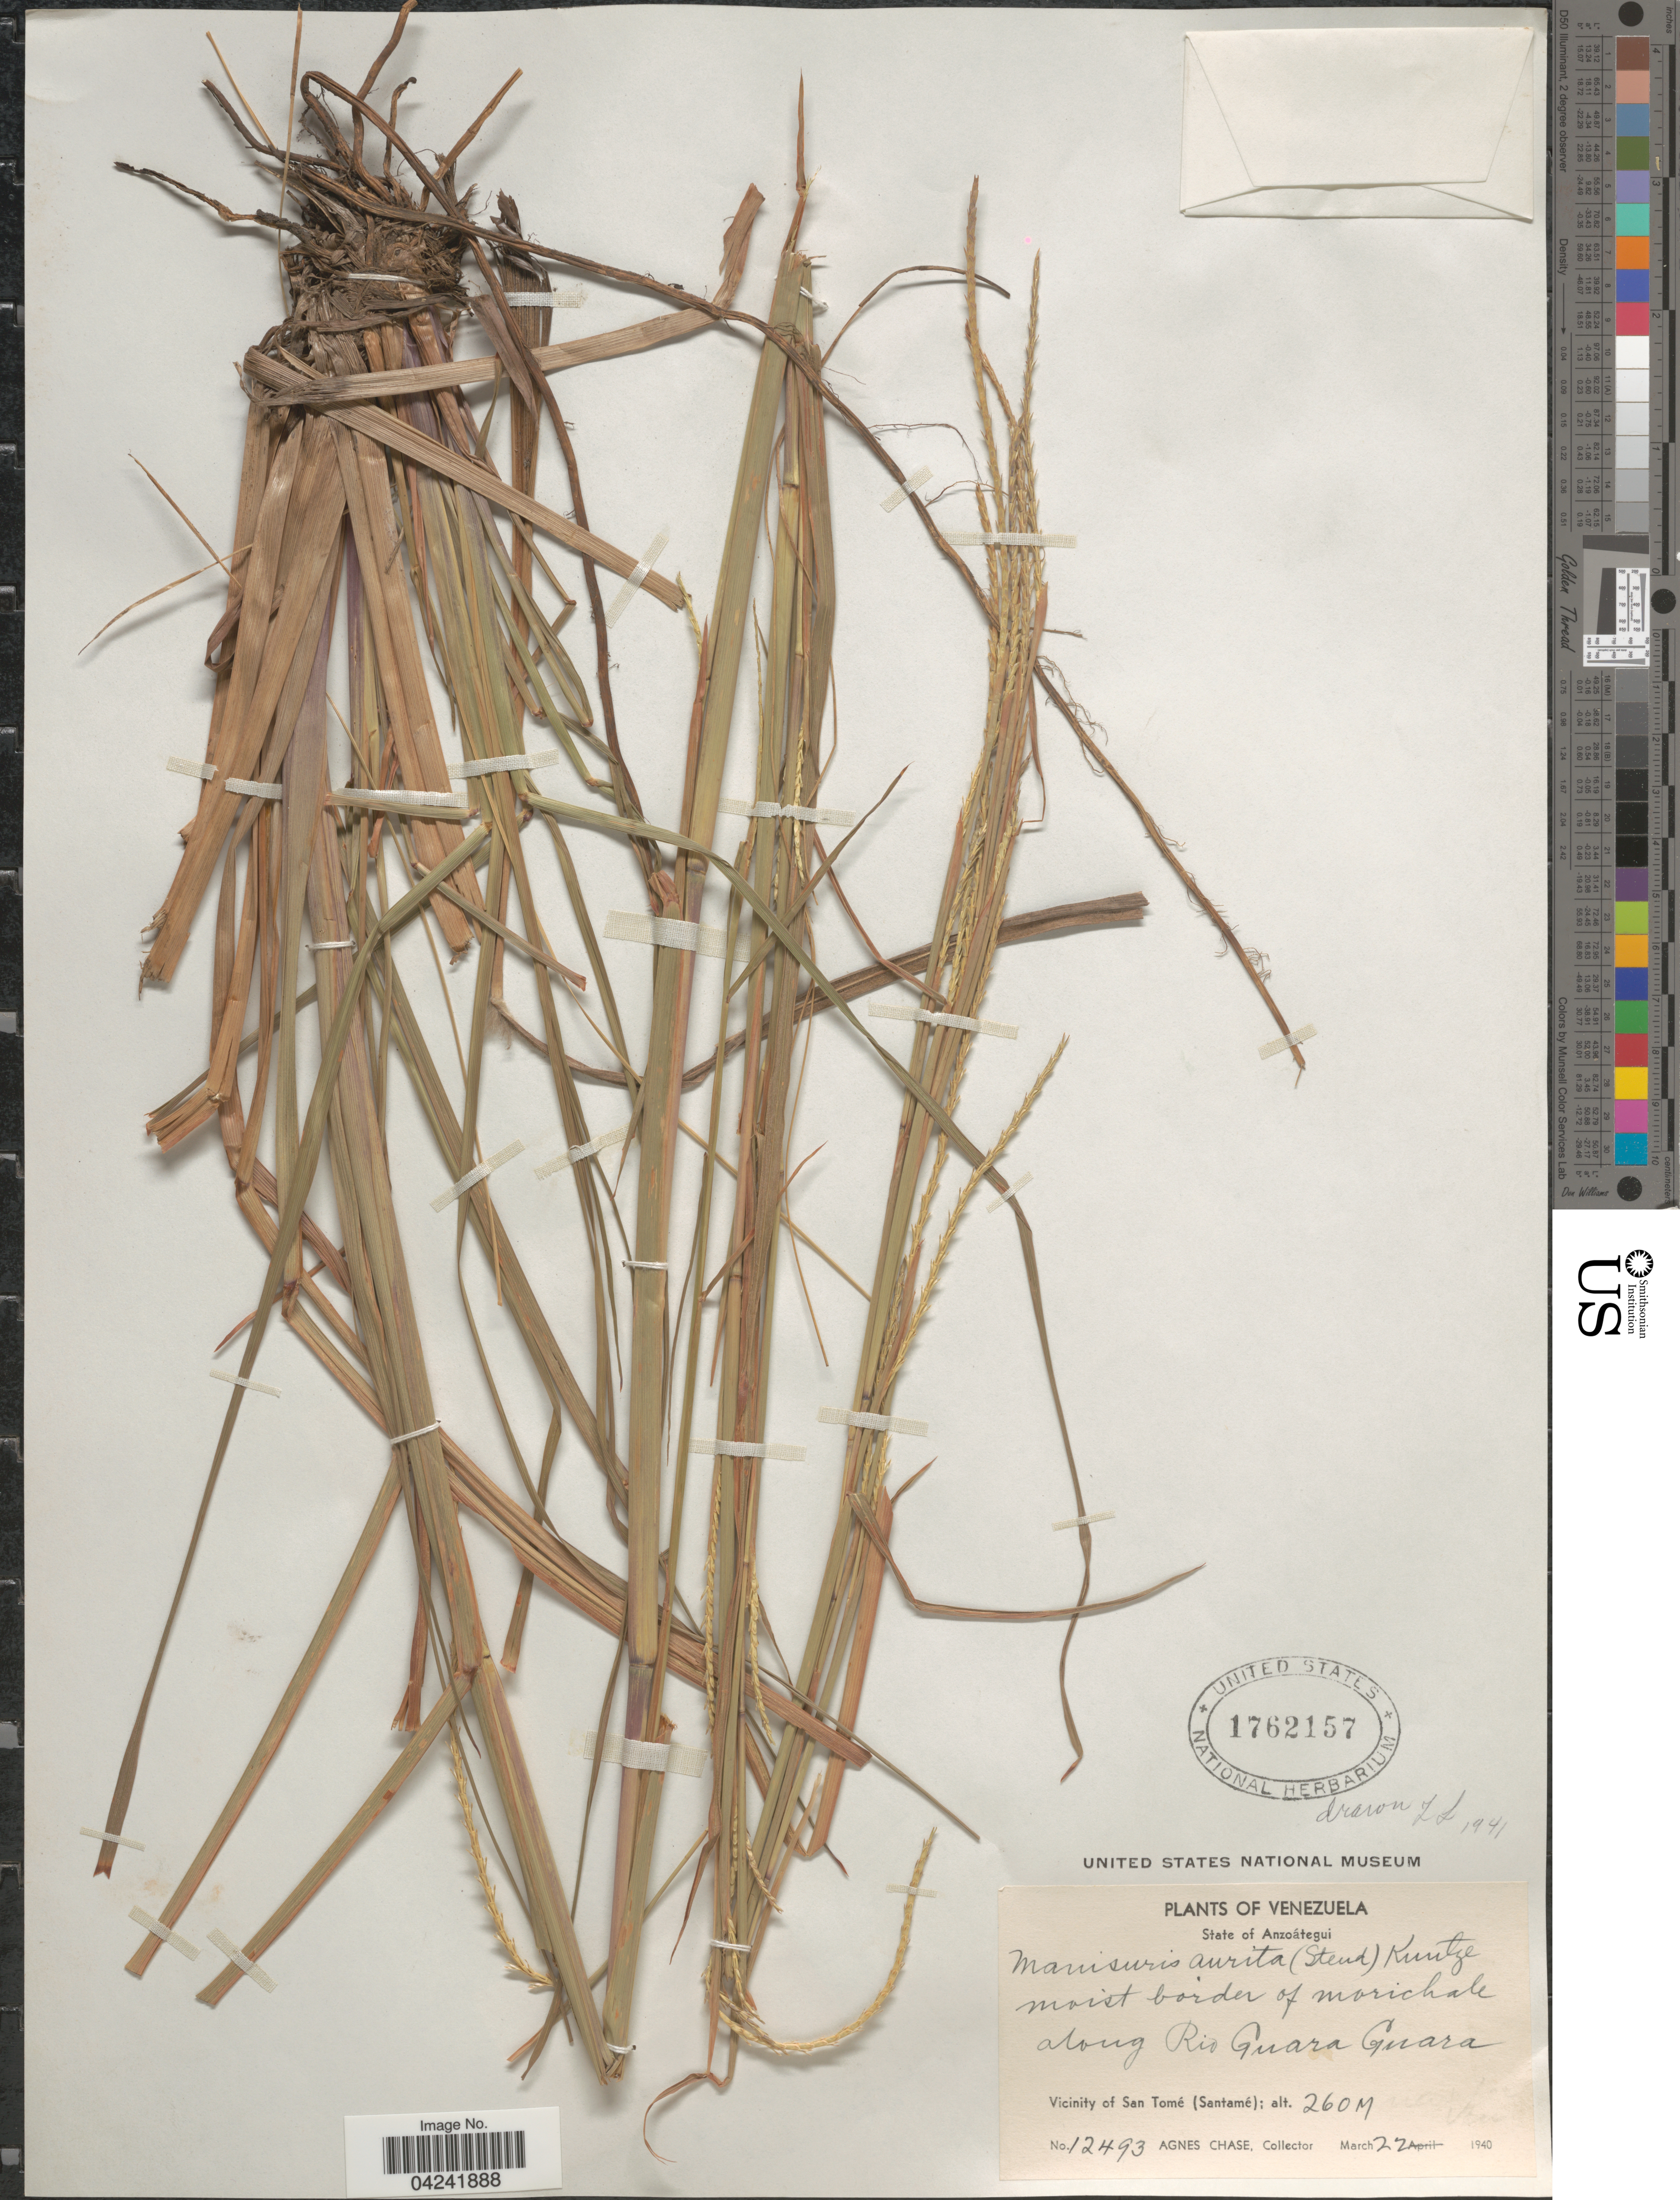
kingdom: Plantae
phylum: Tracheophyta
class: Liliopsida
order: Poales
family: Poaceae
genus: Mnesithea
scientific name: Mnesithea aurita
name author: (Steud.) de Koning & Sosef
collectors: A. Chase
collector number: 12493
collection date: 1940-03-22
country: Venezuela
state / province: Anzoategui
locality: Moist border of morichale along Rio Guara Guara. Vicinity of San Tomé (Santamé).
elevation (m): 260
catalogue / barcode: US 1762157